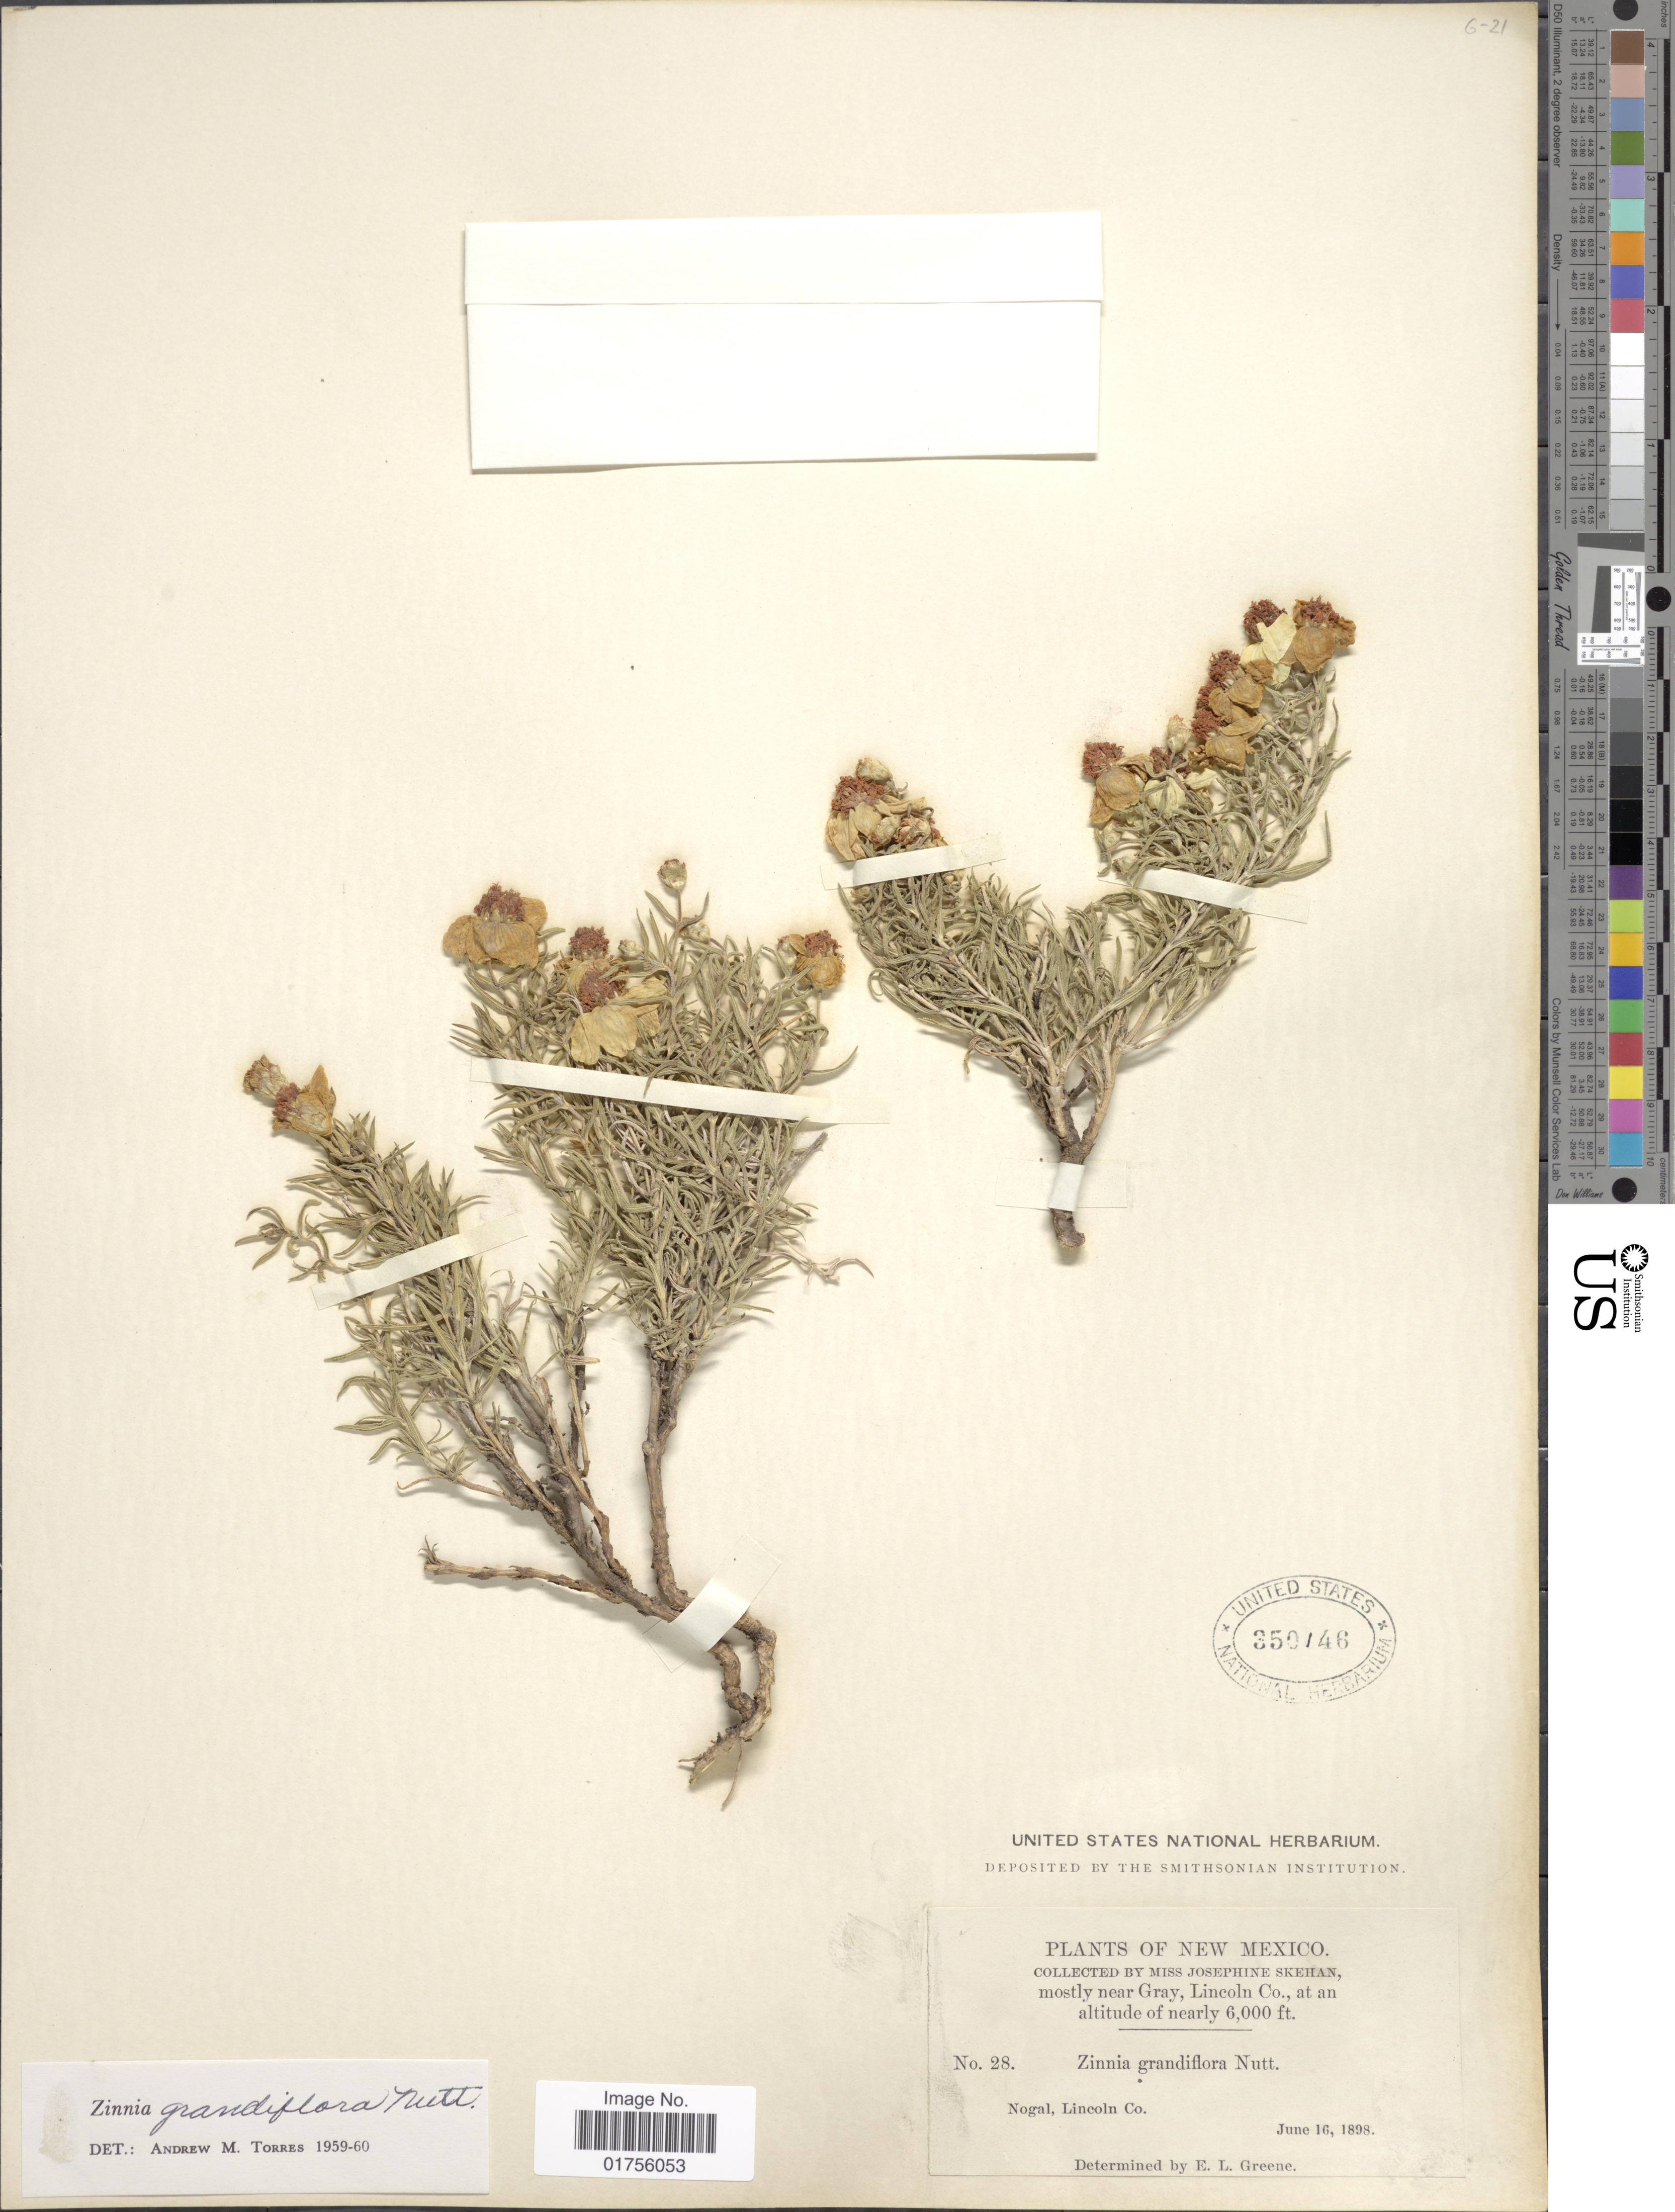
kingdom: Plantae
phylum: Tracheophyta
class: Magnoliopsida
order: Asterales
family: Asteraceae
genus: Zinnia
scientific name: Zinnia grandiflora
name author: Nutt.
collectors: J. Skehan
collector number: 28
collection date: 1898-06-16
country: United States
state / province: New Mexico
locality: Mostly near Gray, Lincoln Co., Nogal, Lincoln Co.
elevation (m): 1829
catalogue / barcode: US 350146